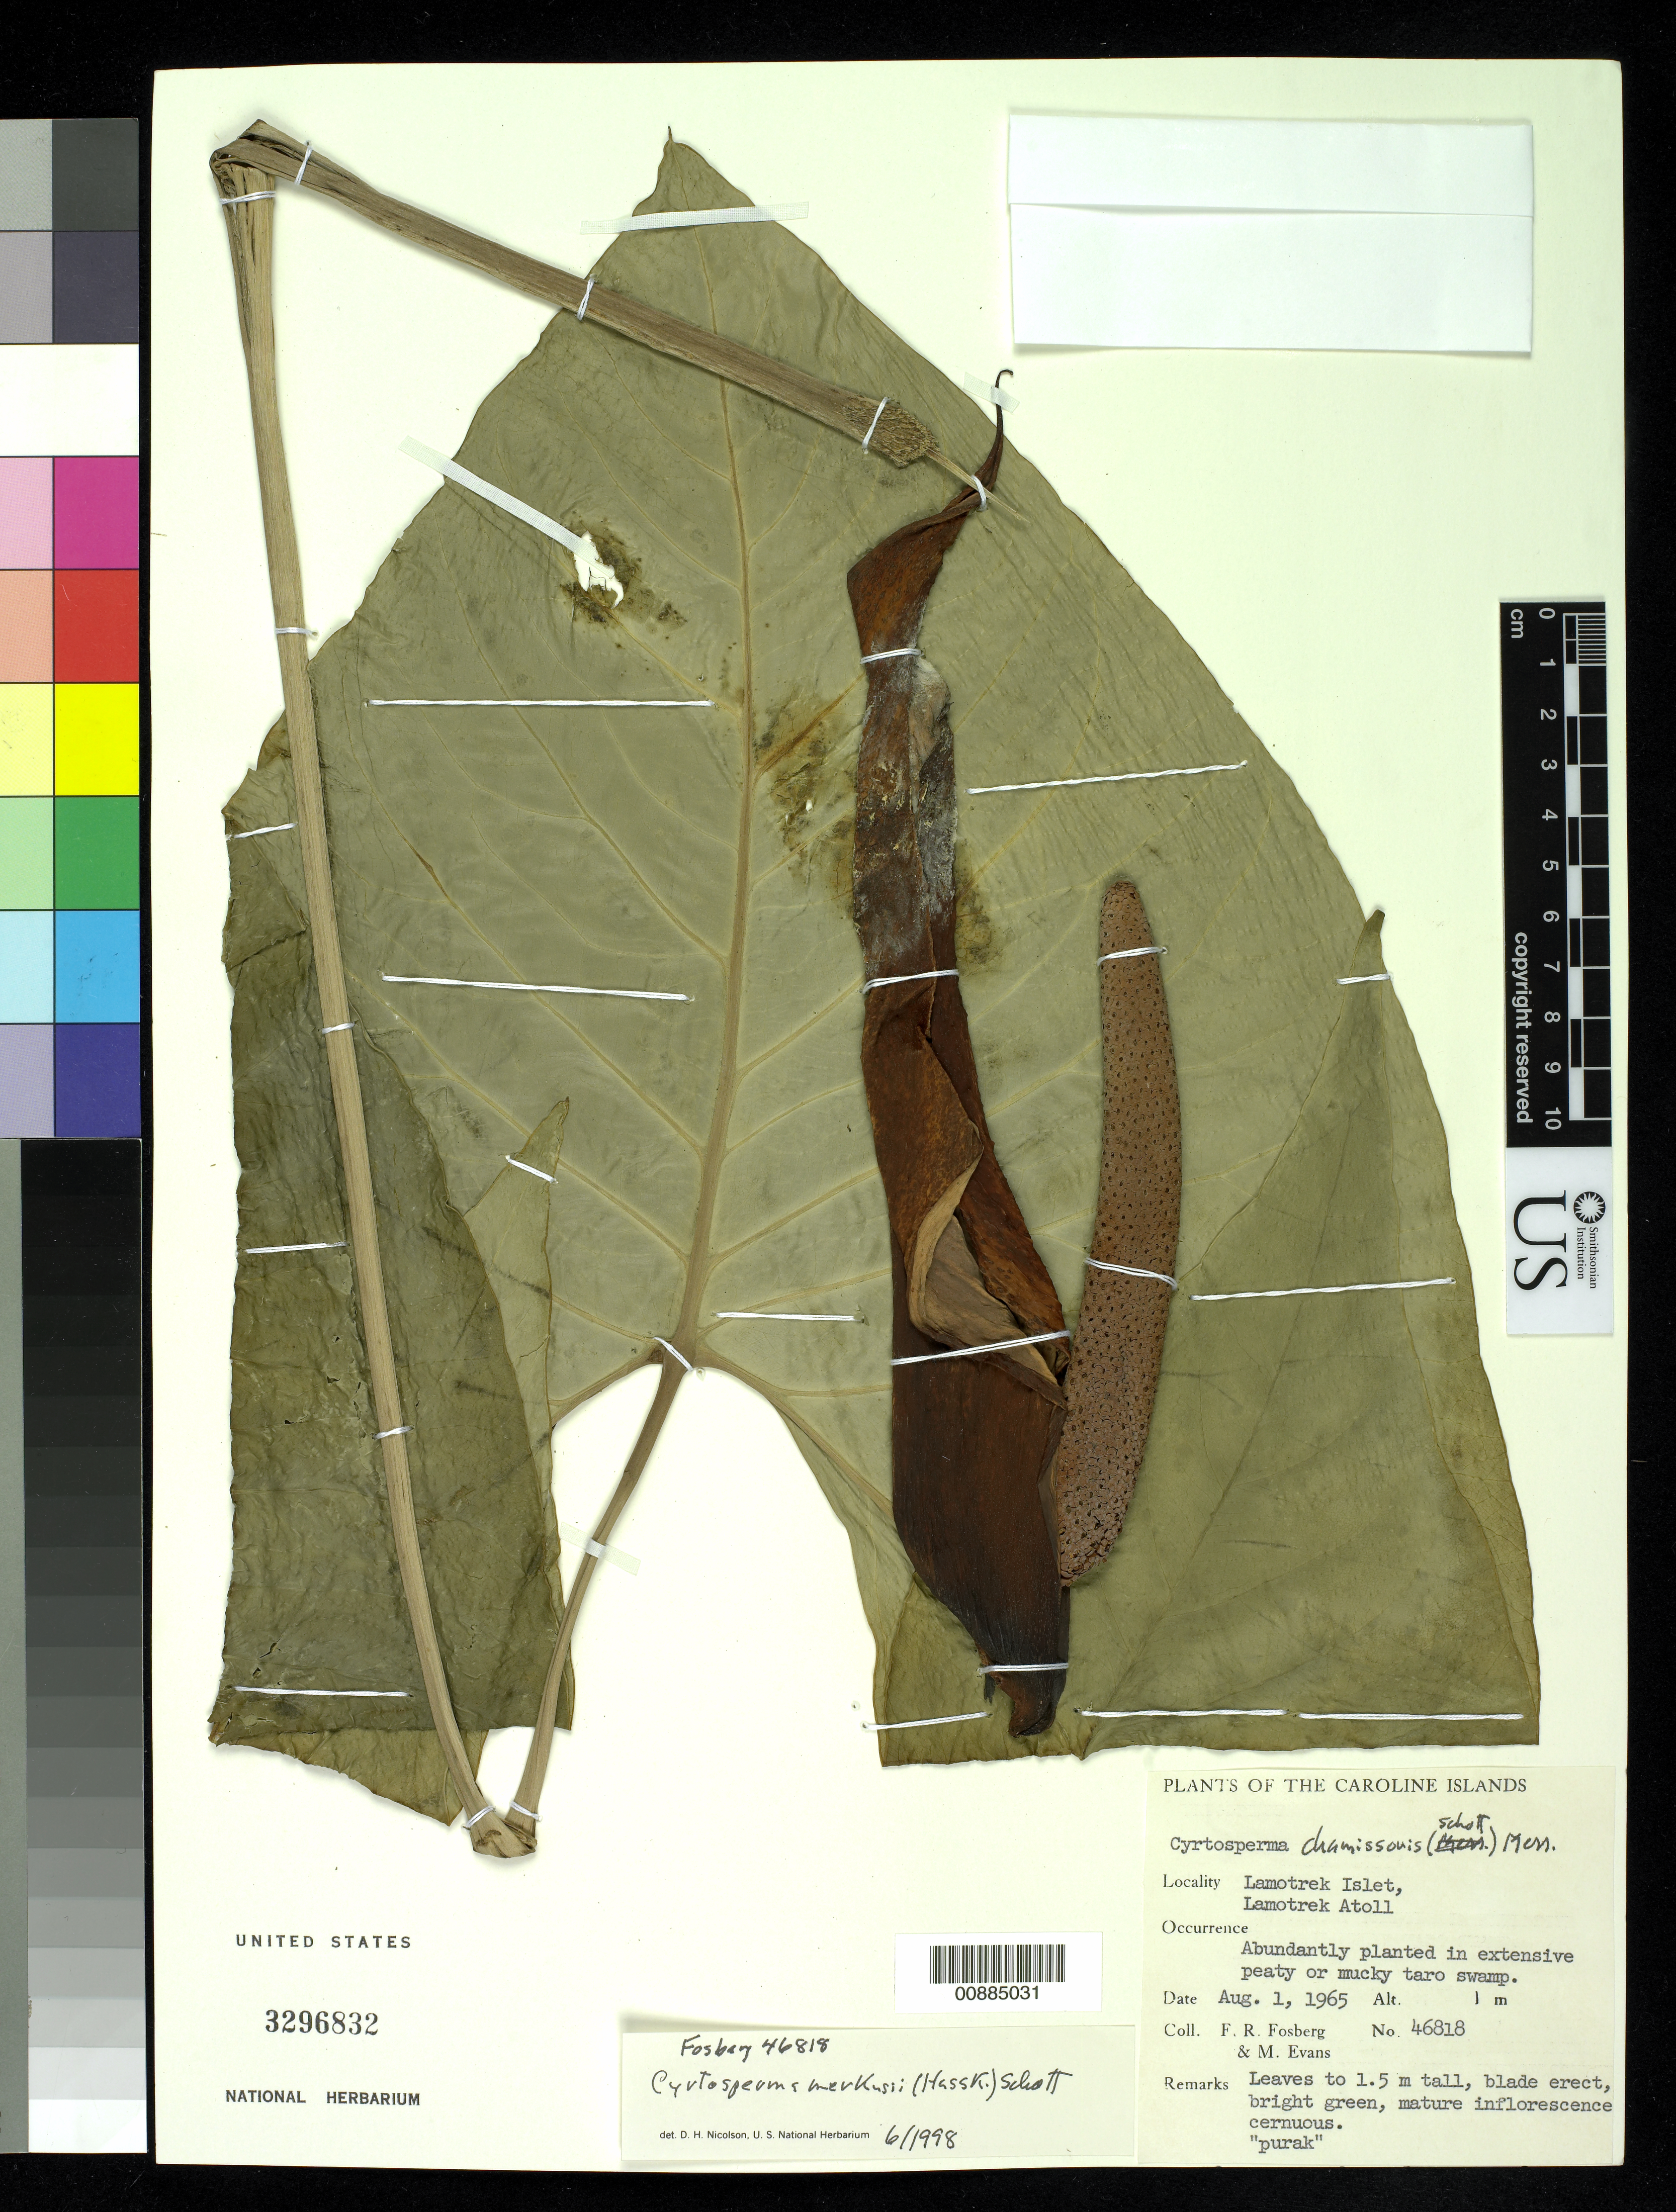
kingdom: Plantae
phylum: Tracheophyta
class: Liliopsida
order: Alismatales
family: Araceae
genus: Cyrtosperma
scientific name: Cyrtosperma merkusii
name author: (Hassk.) Schott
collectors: F. R. Fosberg & M. Evans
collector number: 46818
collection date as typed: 01 Aug 1965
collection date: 1965-08-01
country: Micronesia, Federated States of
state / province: Yap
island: Lamotrek Atoll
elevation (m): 1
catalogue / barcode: US 3296832